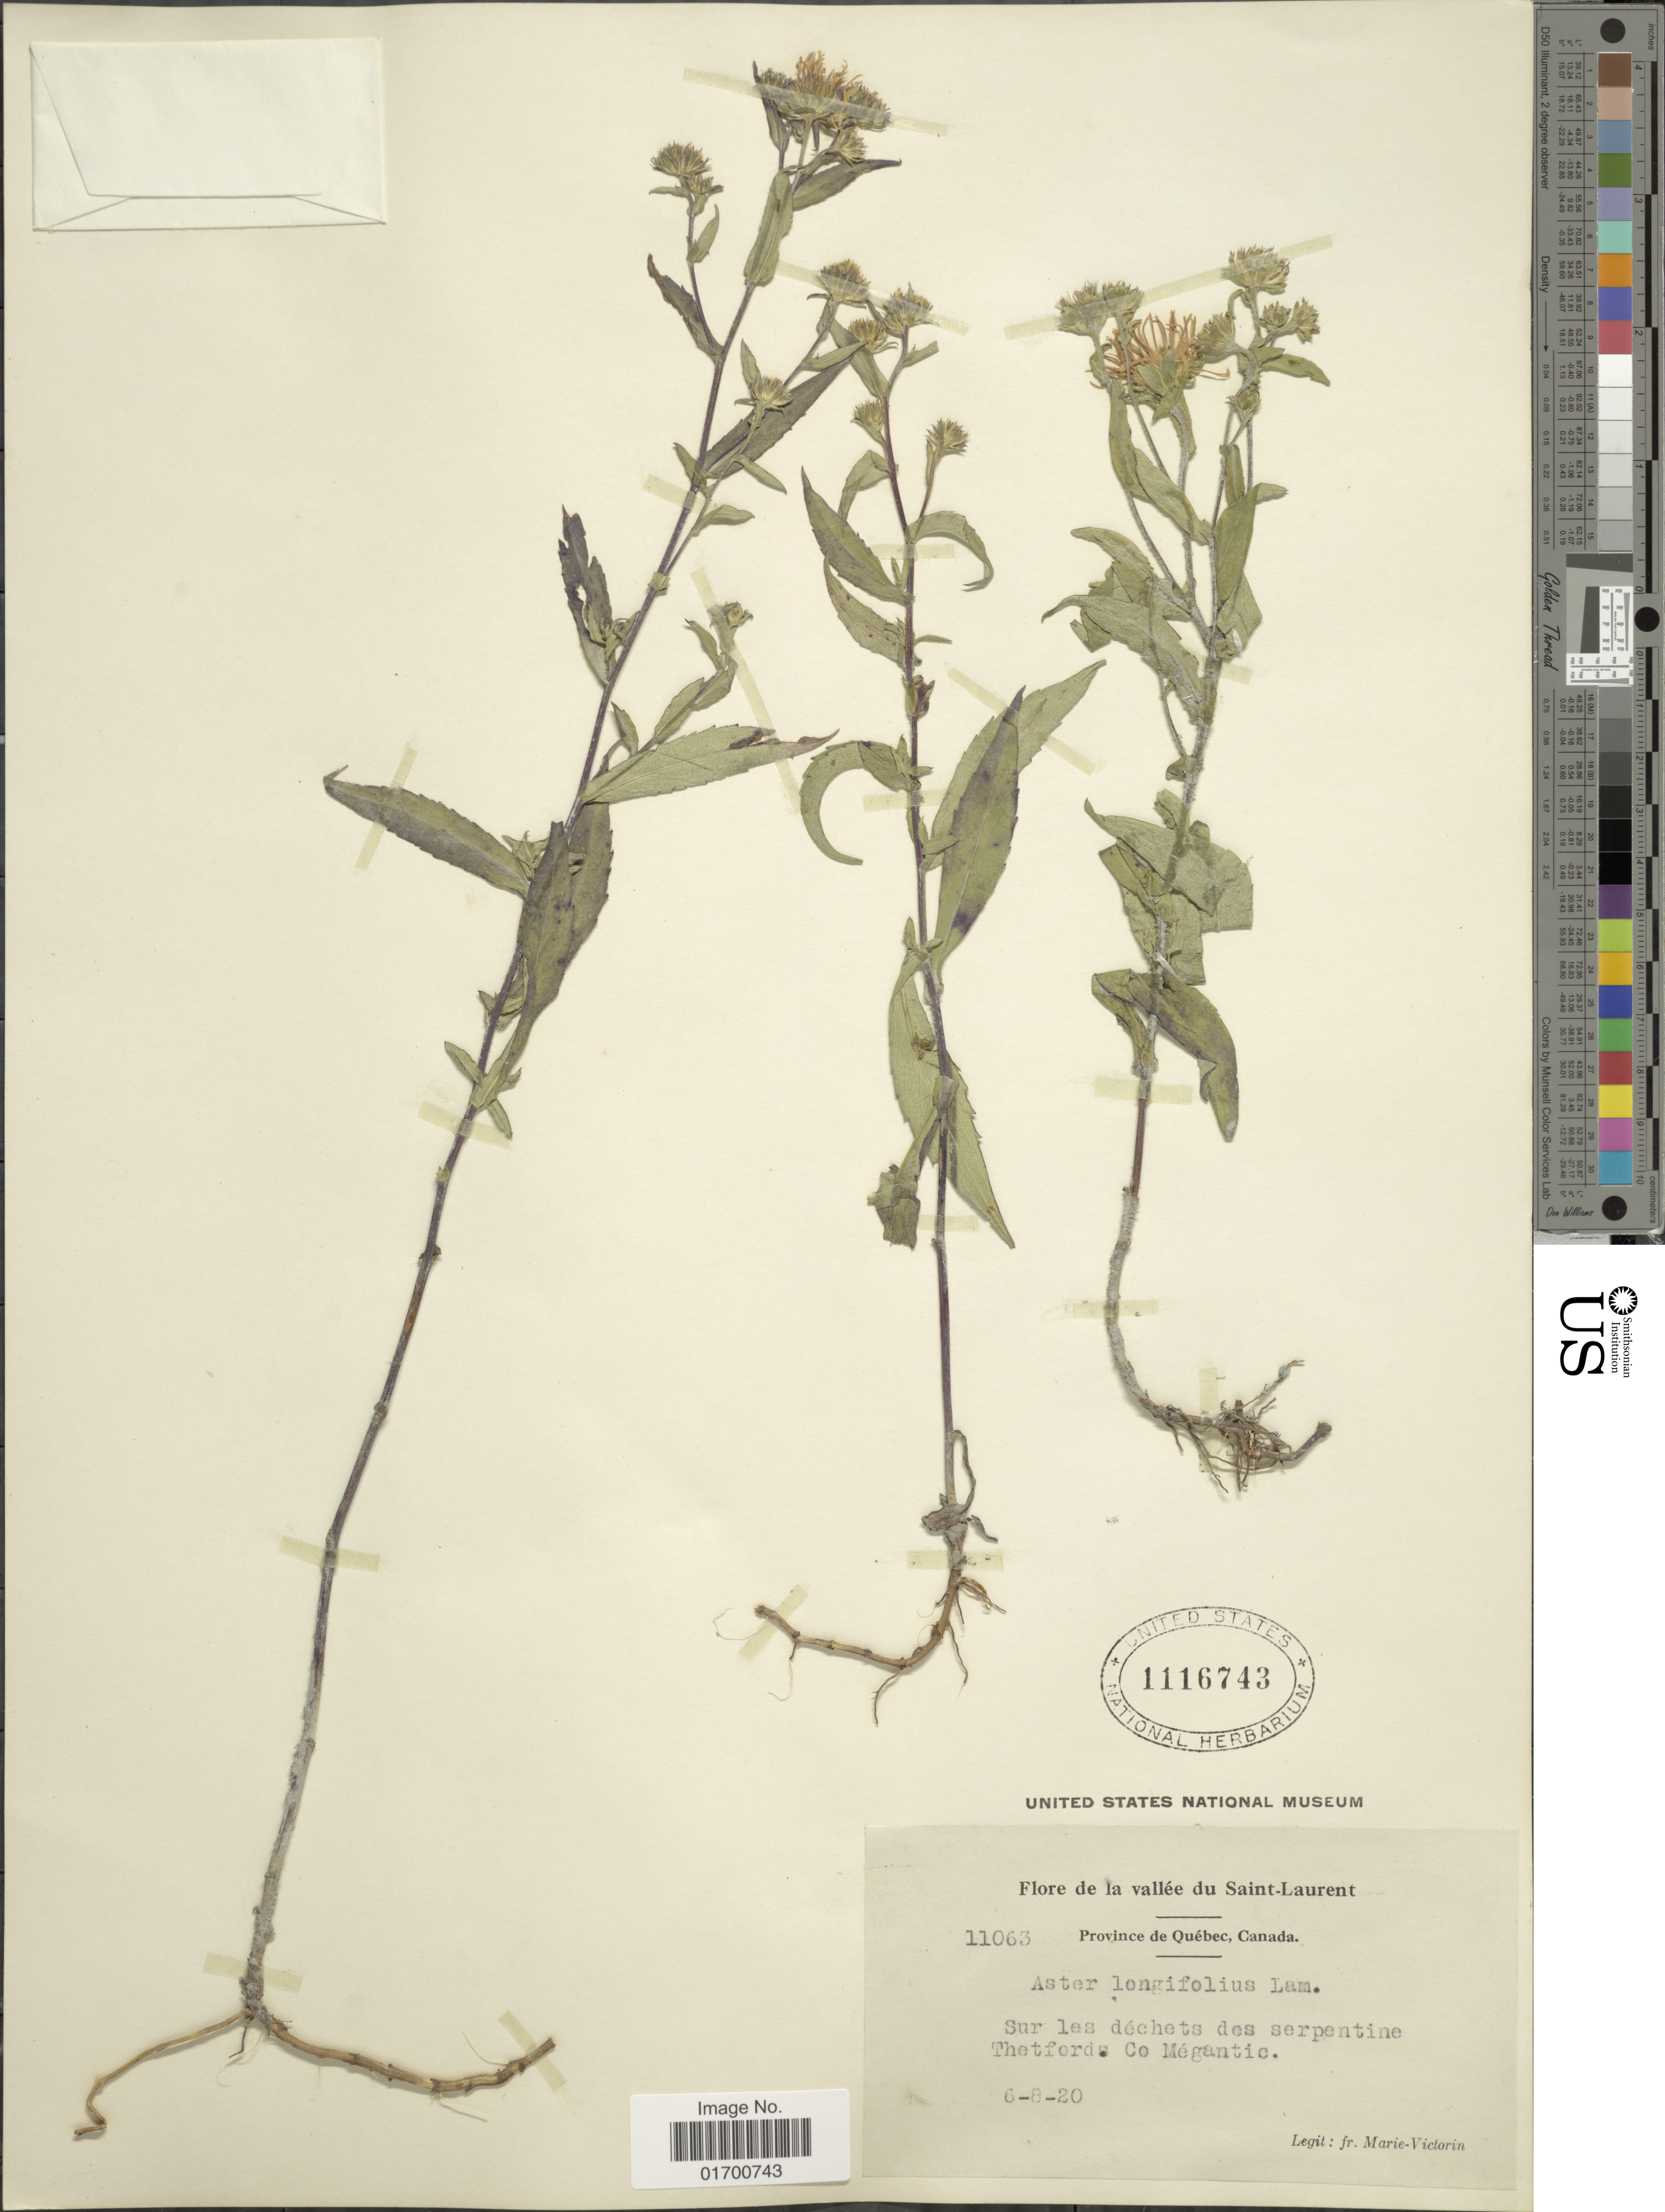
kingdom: Plantae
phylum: Tracheophyta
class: Magnoliopsida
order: Asterales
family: Asteraceae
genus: Symphyotrichum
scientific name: Symphyotrichum longifolium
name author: (Lam.) G.L. Nesom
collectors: F. Marie-Victorin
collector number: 11063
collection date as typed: Transcribed d/m/y: 6/8/20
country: Canada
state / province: Quebec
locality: De la vallée du Saint-Laurent, Sur les dechets des serpentine Thetfords, Co. Megantic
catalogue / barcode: US 1116743